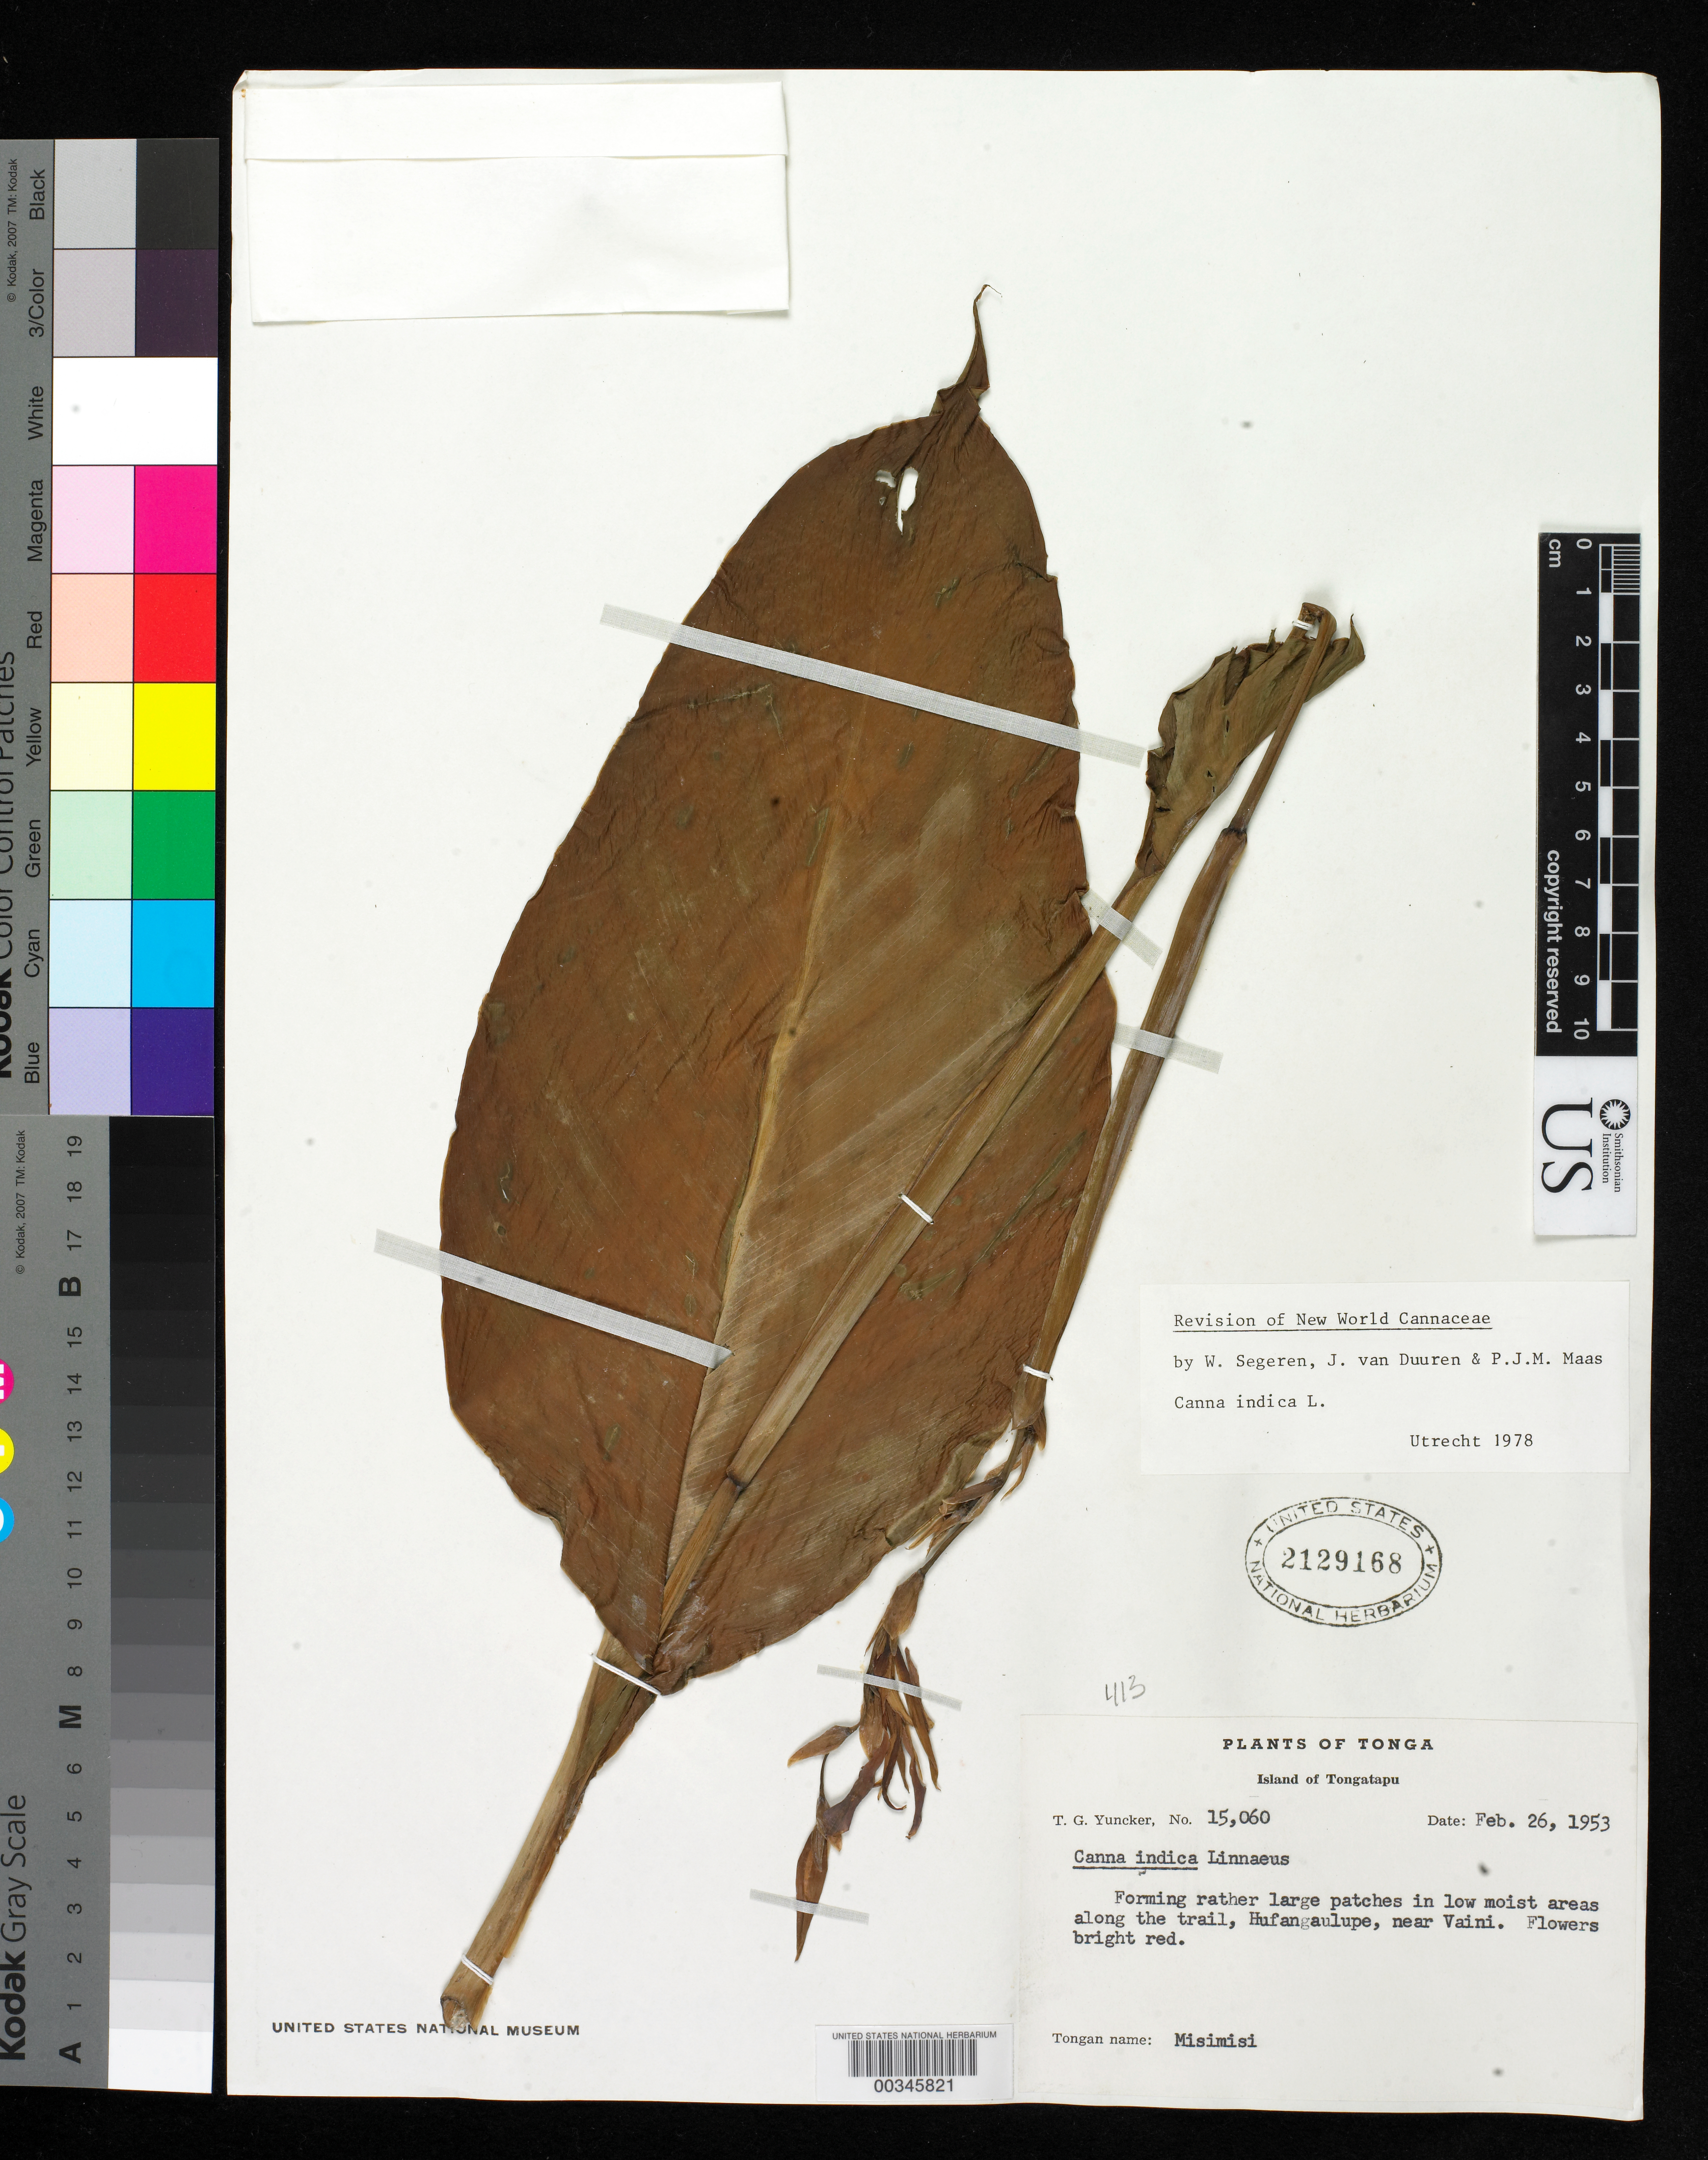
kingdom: Plantae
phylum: Tracheophyta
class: Liliopsida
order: Zingiberales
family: Cannaceae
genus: Canna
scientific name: Canna indica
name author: L.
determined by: Segeren, W.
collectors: T. G. Yuncker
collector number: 15060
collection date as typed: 26 Feb 1953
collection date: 1953-02-26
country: Tonga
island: Tongatapu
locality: Along the trail, hufangaulupe, near vaini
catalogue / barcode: US 2129168